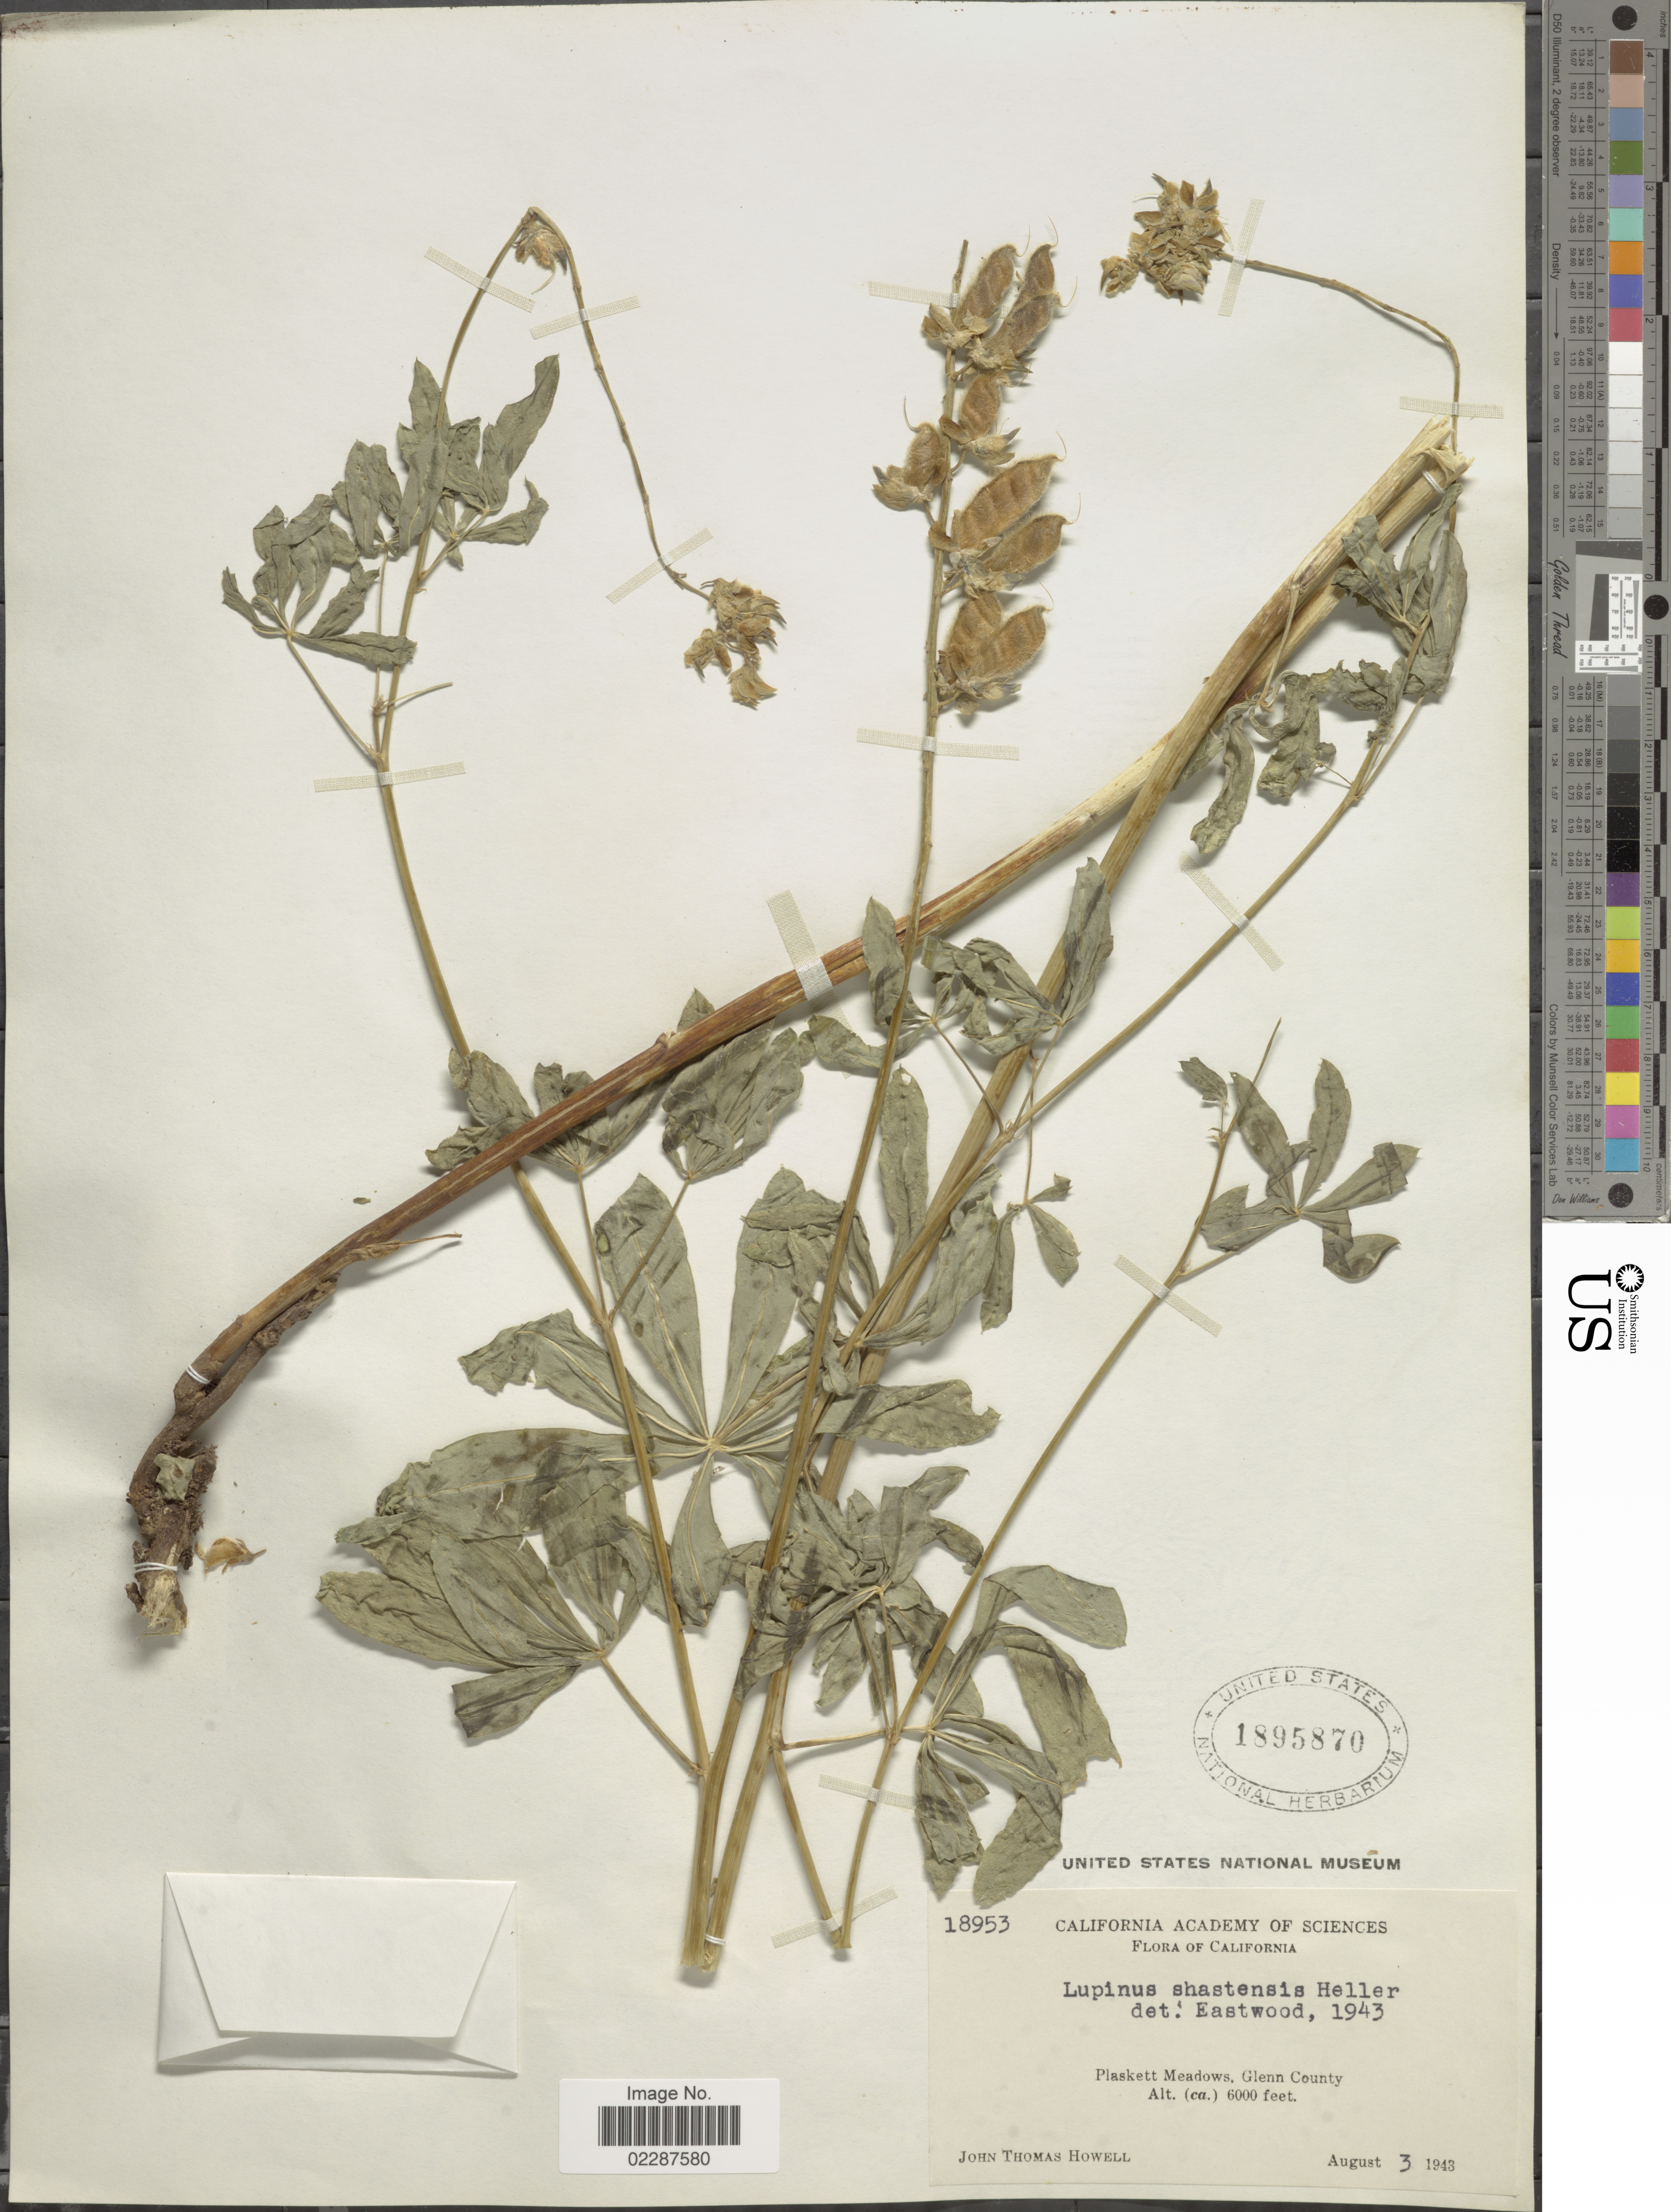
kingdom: Plantae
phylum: Tracheophyta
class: Magnoliopsida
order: Fabales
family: Fabaceae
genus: Lupinus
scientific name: Lupinus shastensis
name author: A. Heller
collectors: J. T. Howell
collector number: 18953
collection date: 1943-08-03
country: United States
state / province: California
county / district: Glenn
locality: Plaskett Meadows, Glenn County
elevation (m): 1829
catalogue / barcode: US 1895870